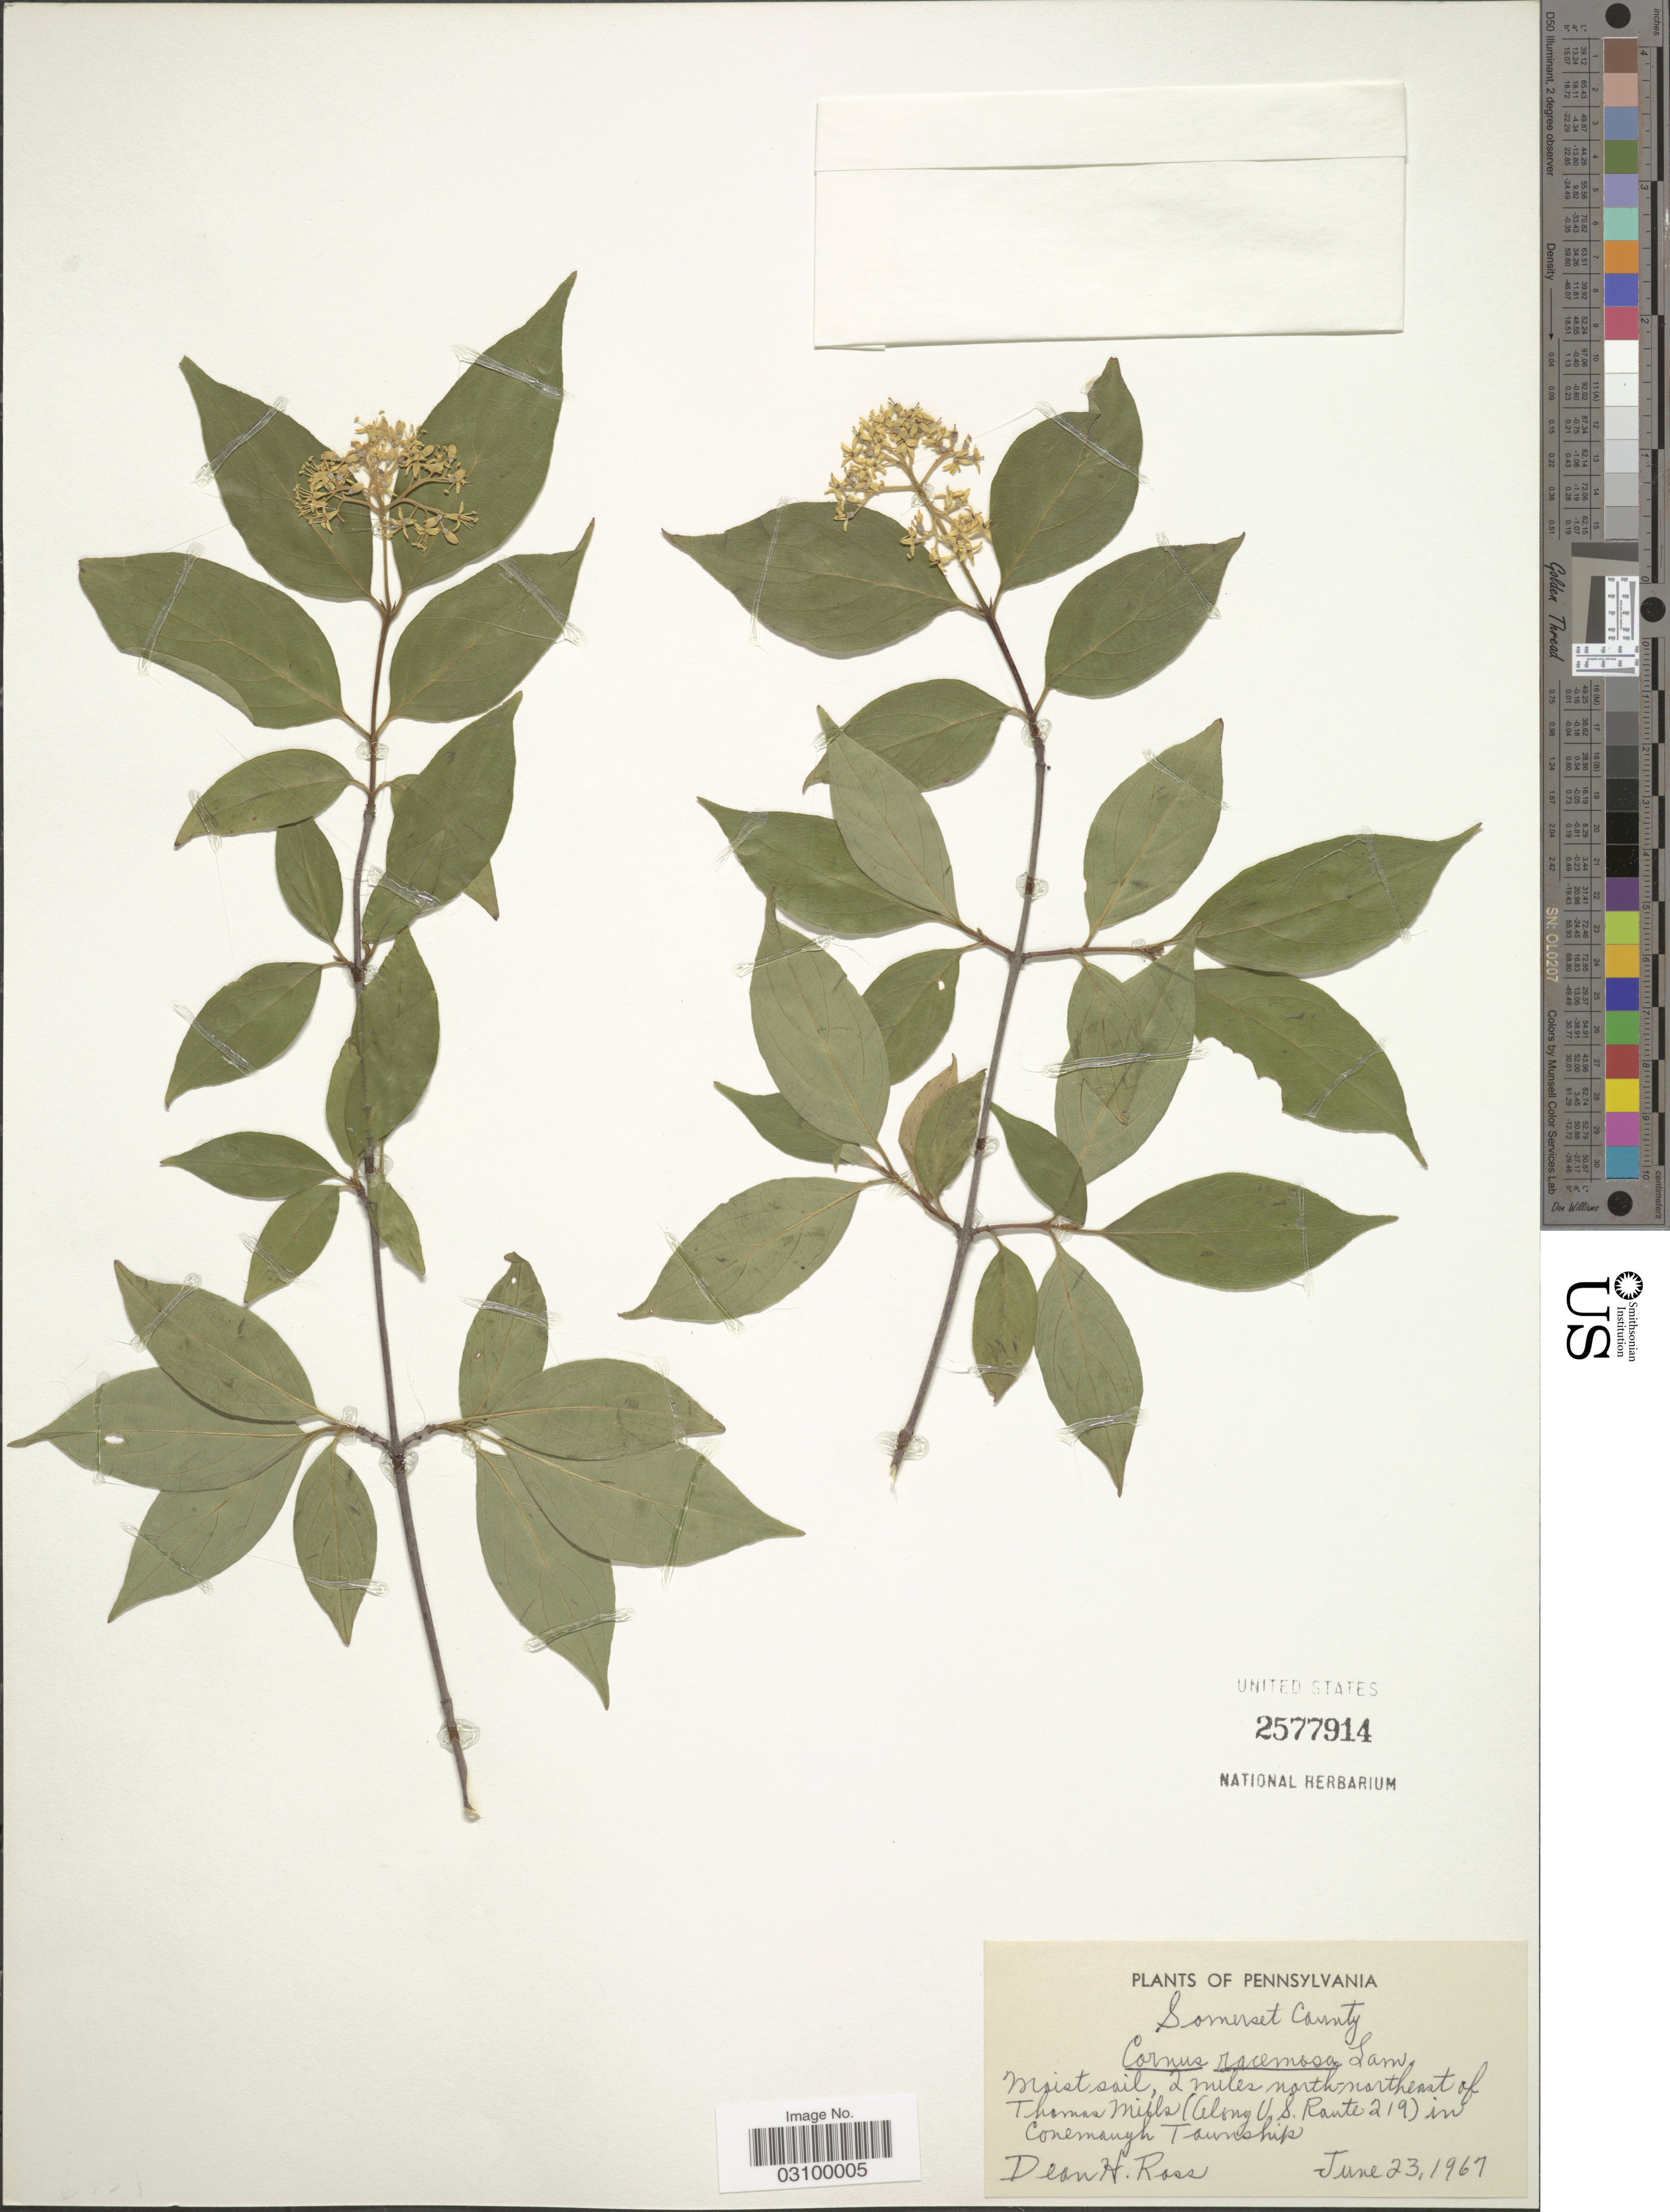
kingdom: Plantae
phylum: Tracheophyta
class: Magnoliopsida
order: Cornales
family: Cornaceae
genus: Cornus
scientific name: Cornus racemosa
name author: Lam.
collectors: D. Ross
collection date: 1967-06-23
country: United States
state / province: Pennsylvania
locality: Somerset County. Moist soil, 2 miles north-northeast of Thomas Mills (Along U.S. Route 219) in Conemaugh Township.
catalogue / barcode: US 2577914